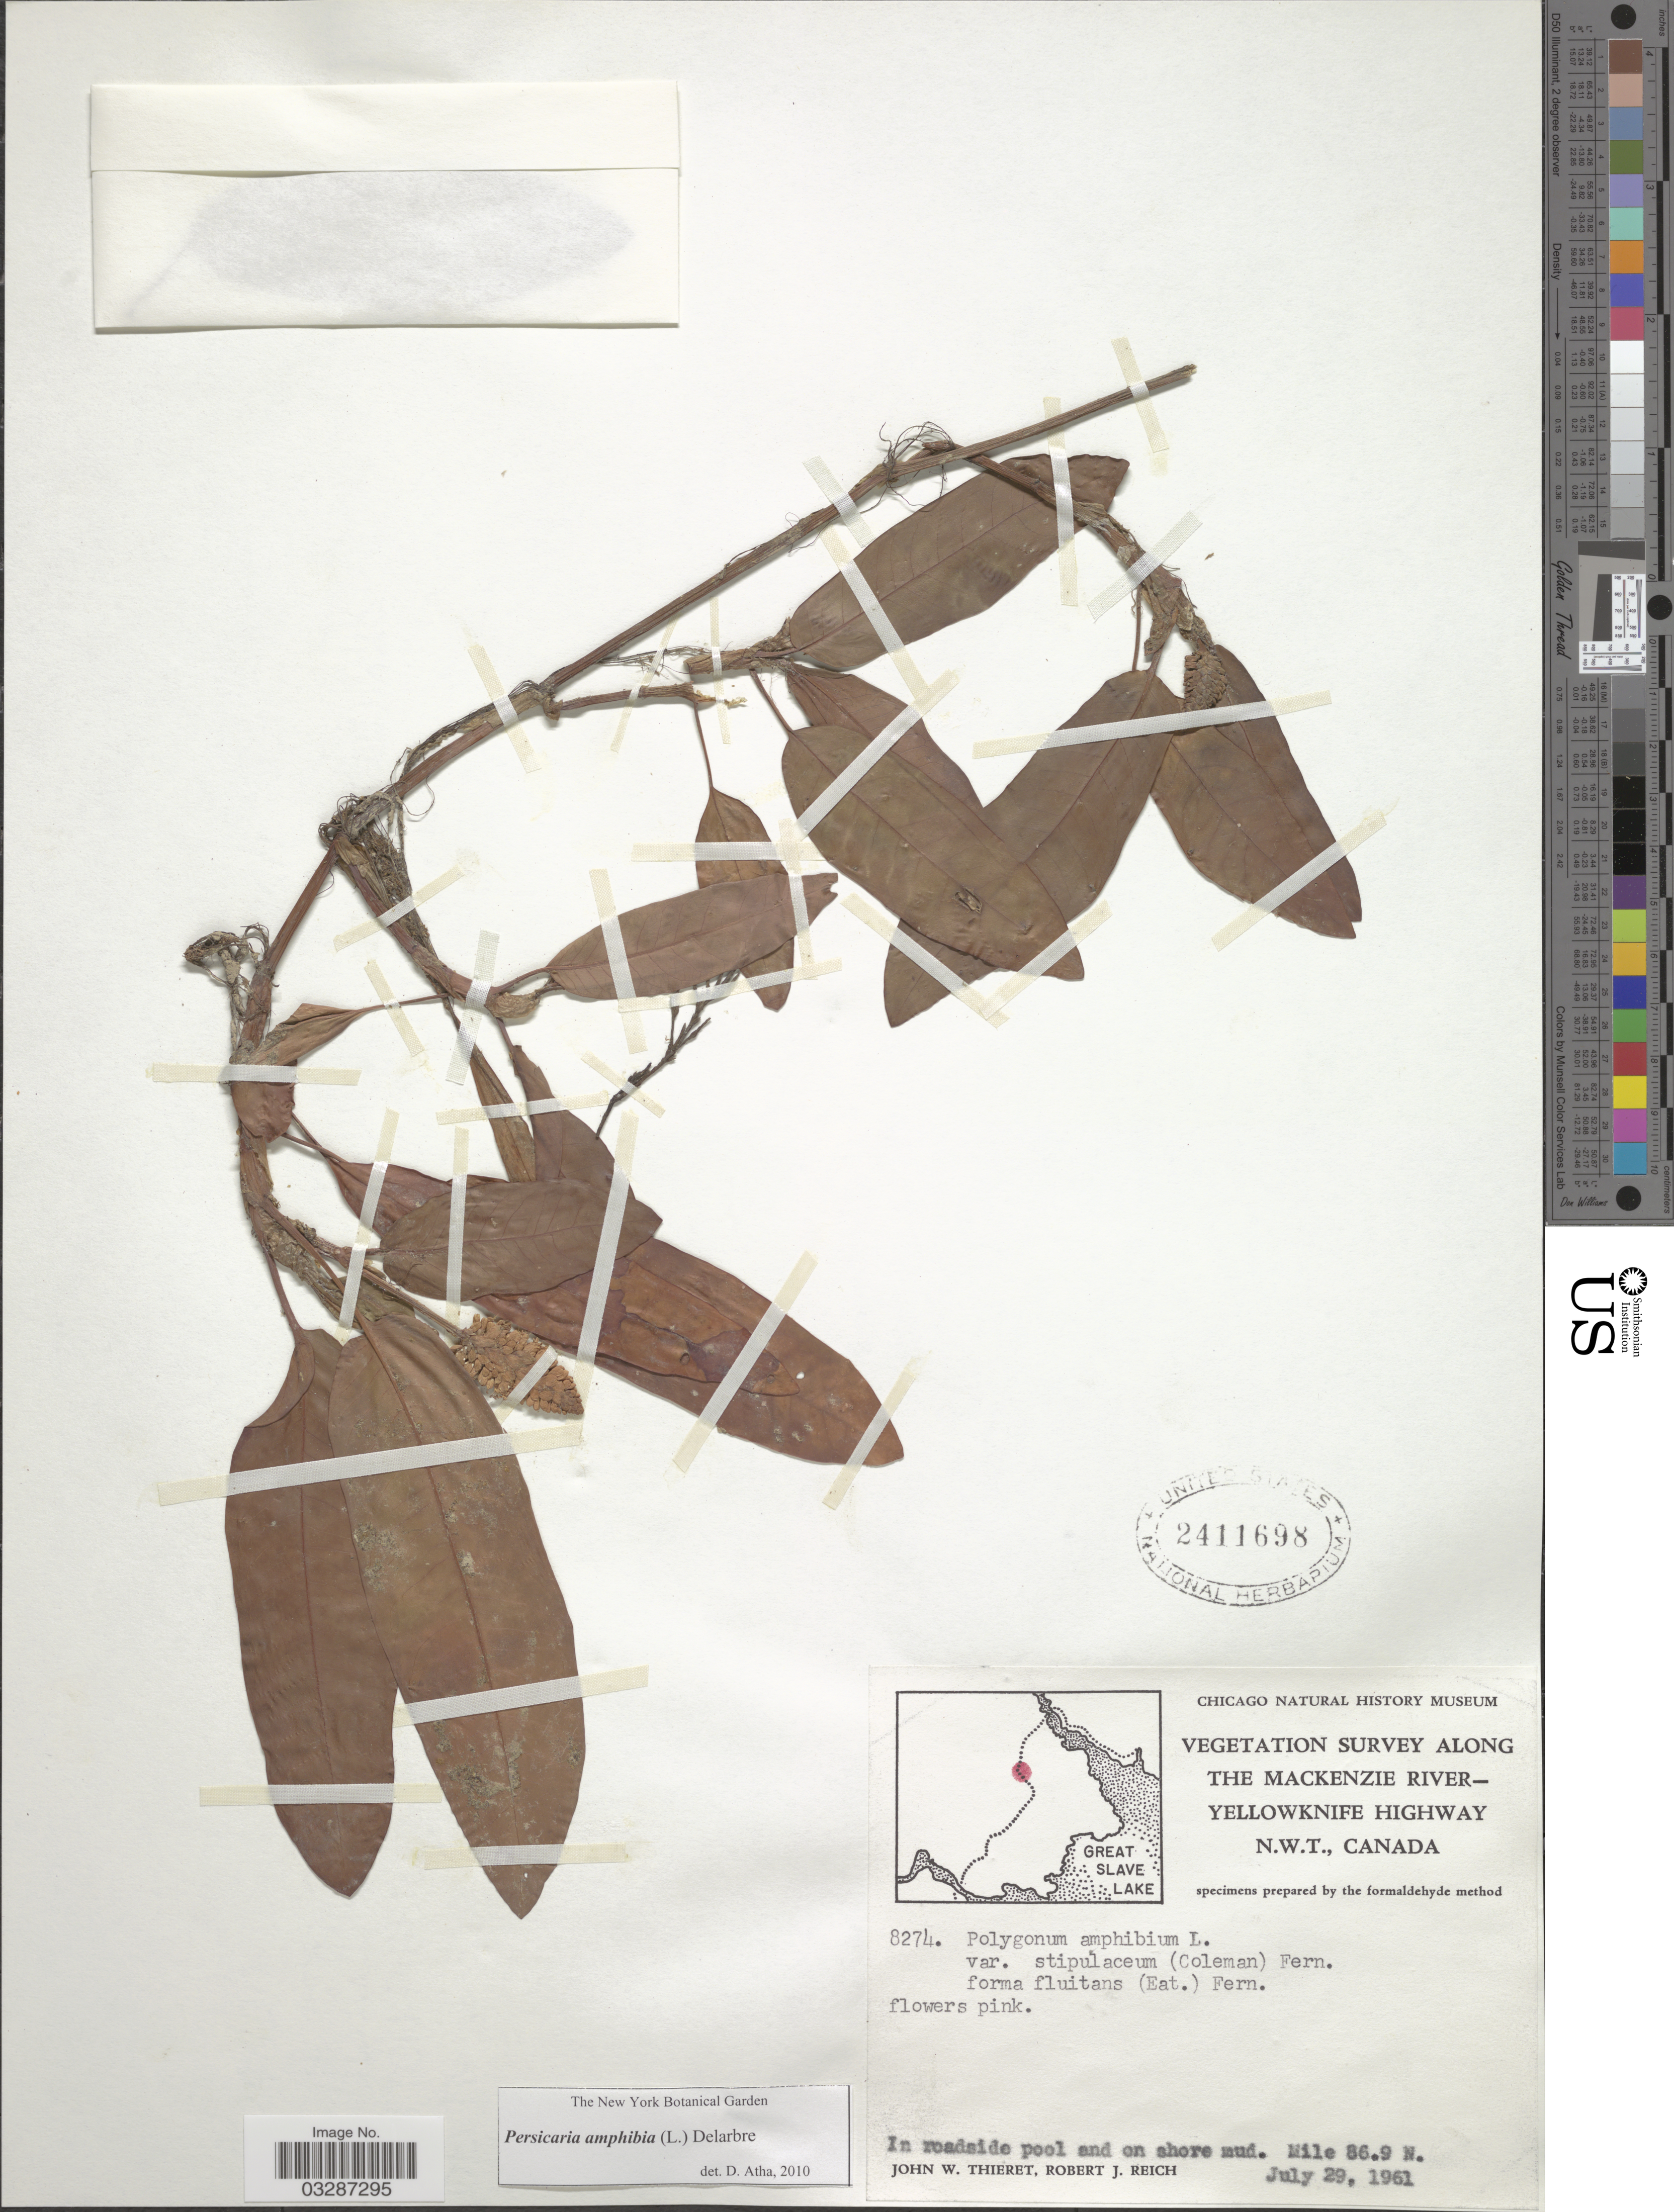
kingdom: Plantae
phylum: Tracheophyta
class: Magnoliopsida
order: Caryophyllales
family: Polygonaceae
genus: Persicaria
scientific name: Persicaria amphibia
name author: (L.) Delarbre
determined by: Atha, D. E.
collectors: J. W. Thieret & R. Reich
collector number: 8274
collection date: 1961-07-29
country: Canada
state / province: Northwest Territories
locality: Along the Mackenzie River- Yellowknife Highway. In roadside pool and on shore mud. Mile 86.9 N.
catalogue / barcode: US 2411698